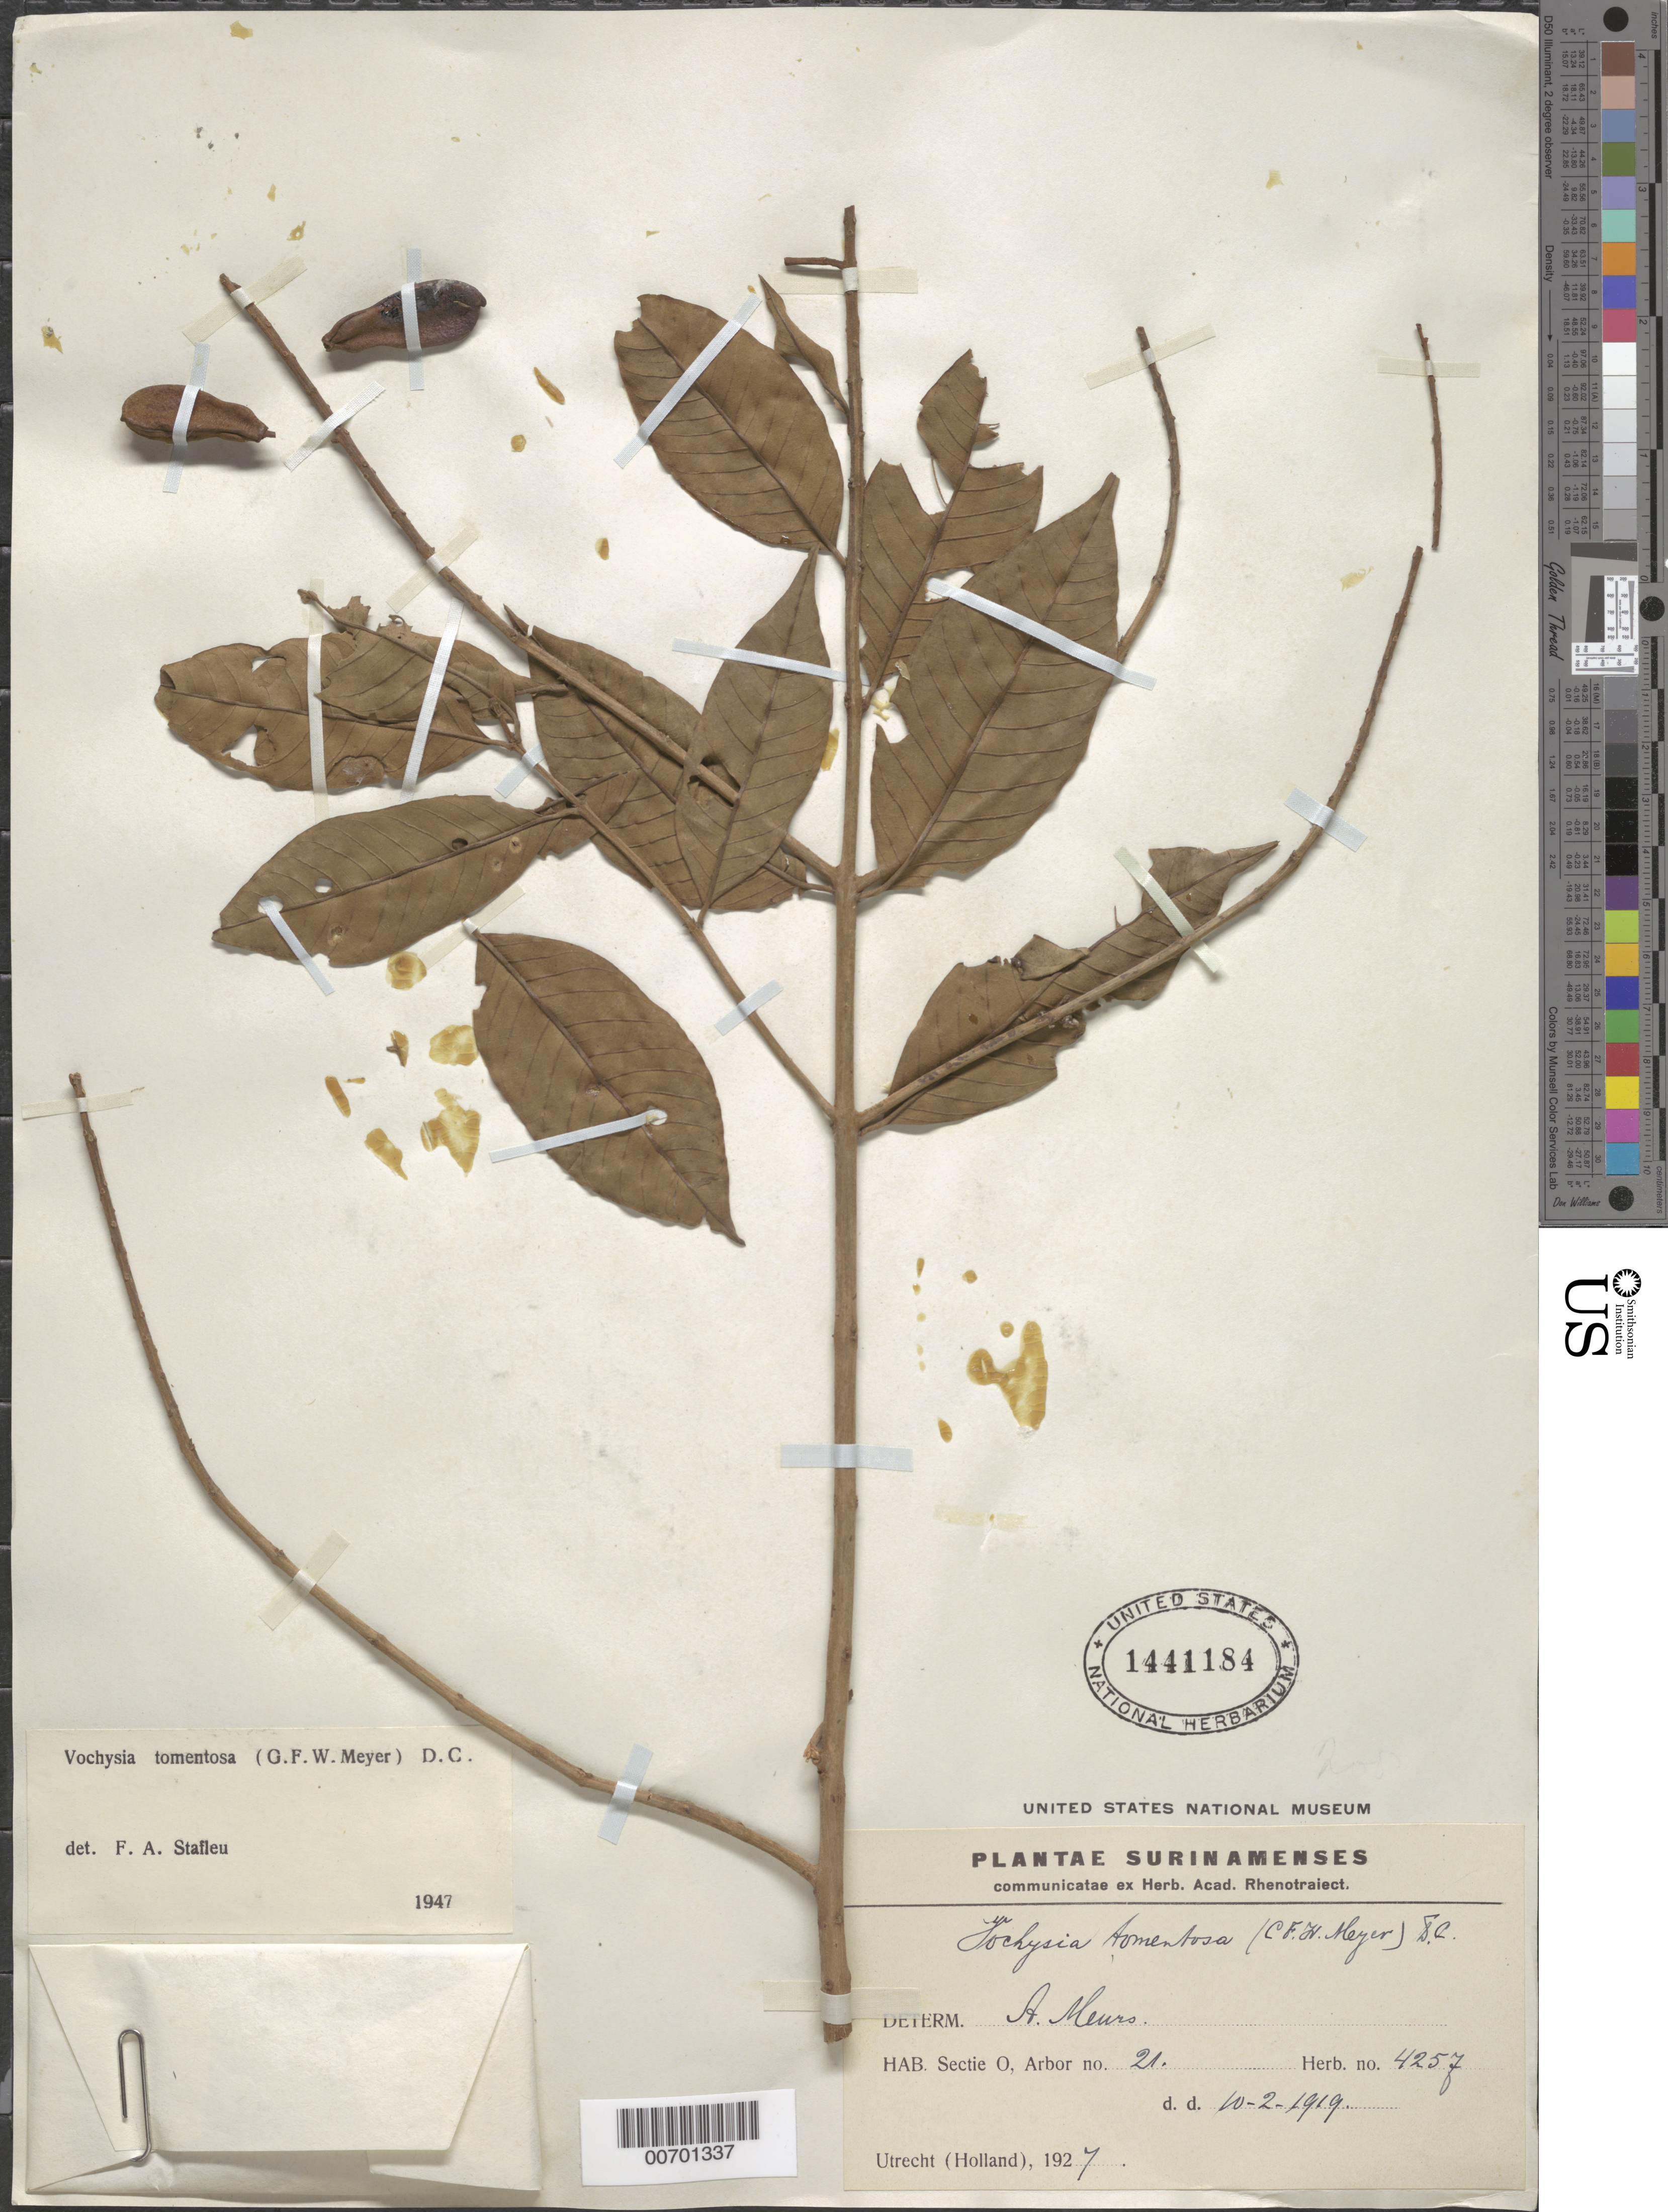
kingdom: Plantae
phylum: Tracheophyta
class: Magnoliopsida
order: Myrtales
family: Vochysiaceae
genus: Vochysia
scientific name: Vochysia tomentosa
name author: (G. Mey.) DC.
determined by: Stafleu, F. A.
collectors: Forestry Bureau-Surinam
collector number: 4257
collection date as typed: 10-Feb-19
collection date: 1919-02-10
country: Suriname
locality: Sectie O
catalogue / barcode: US 1441184